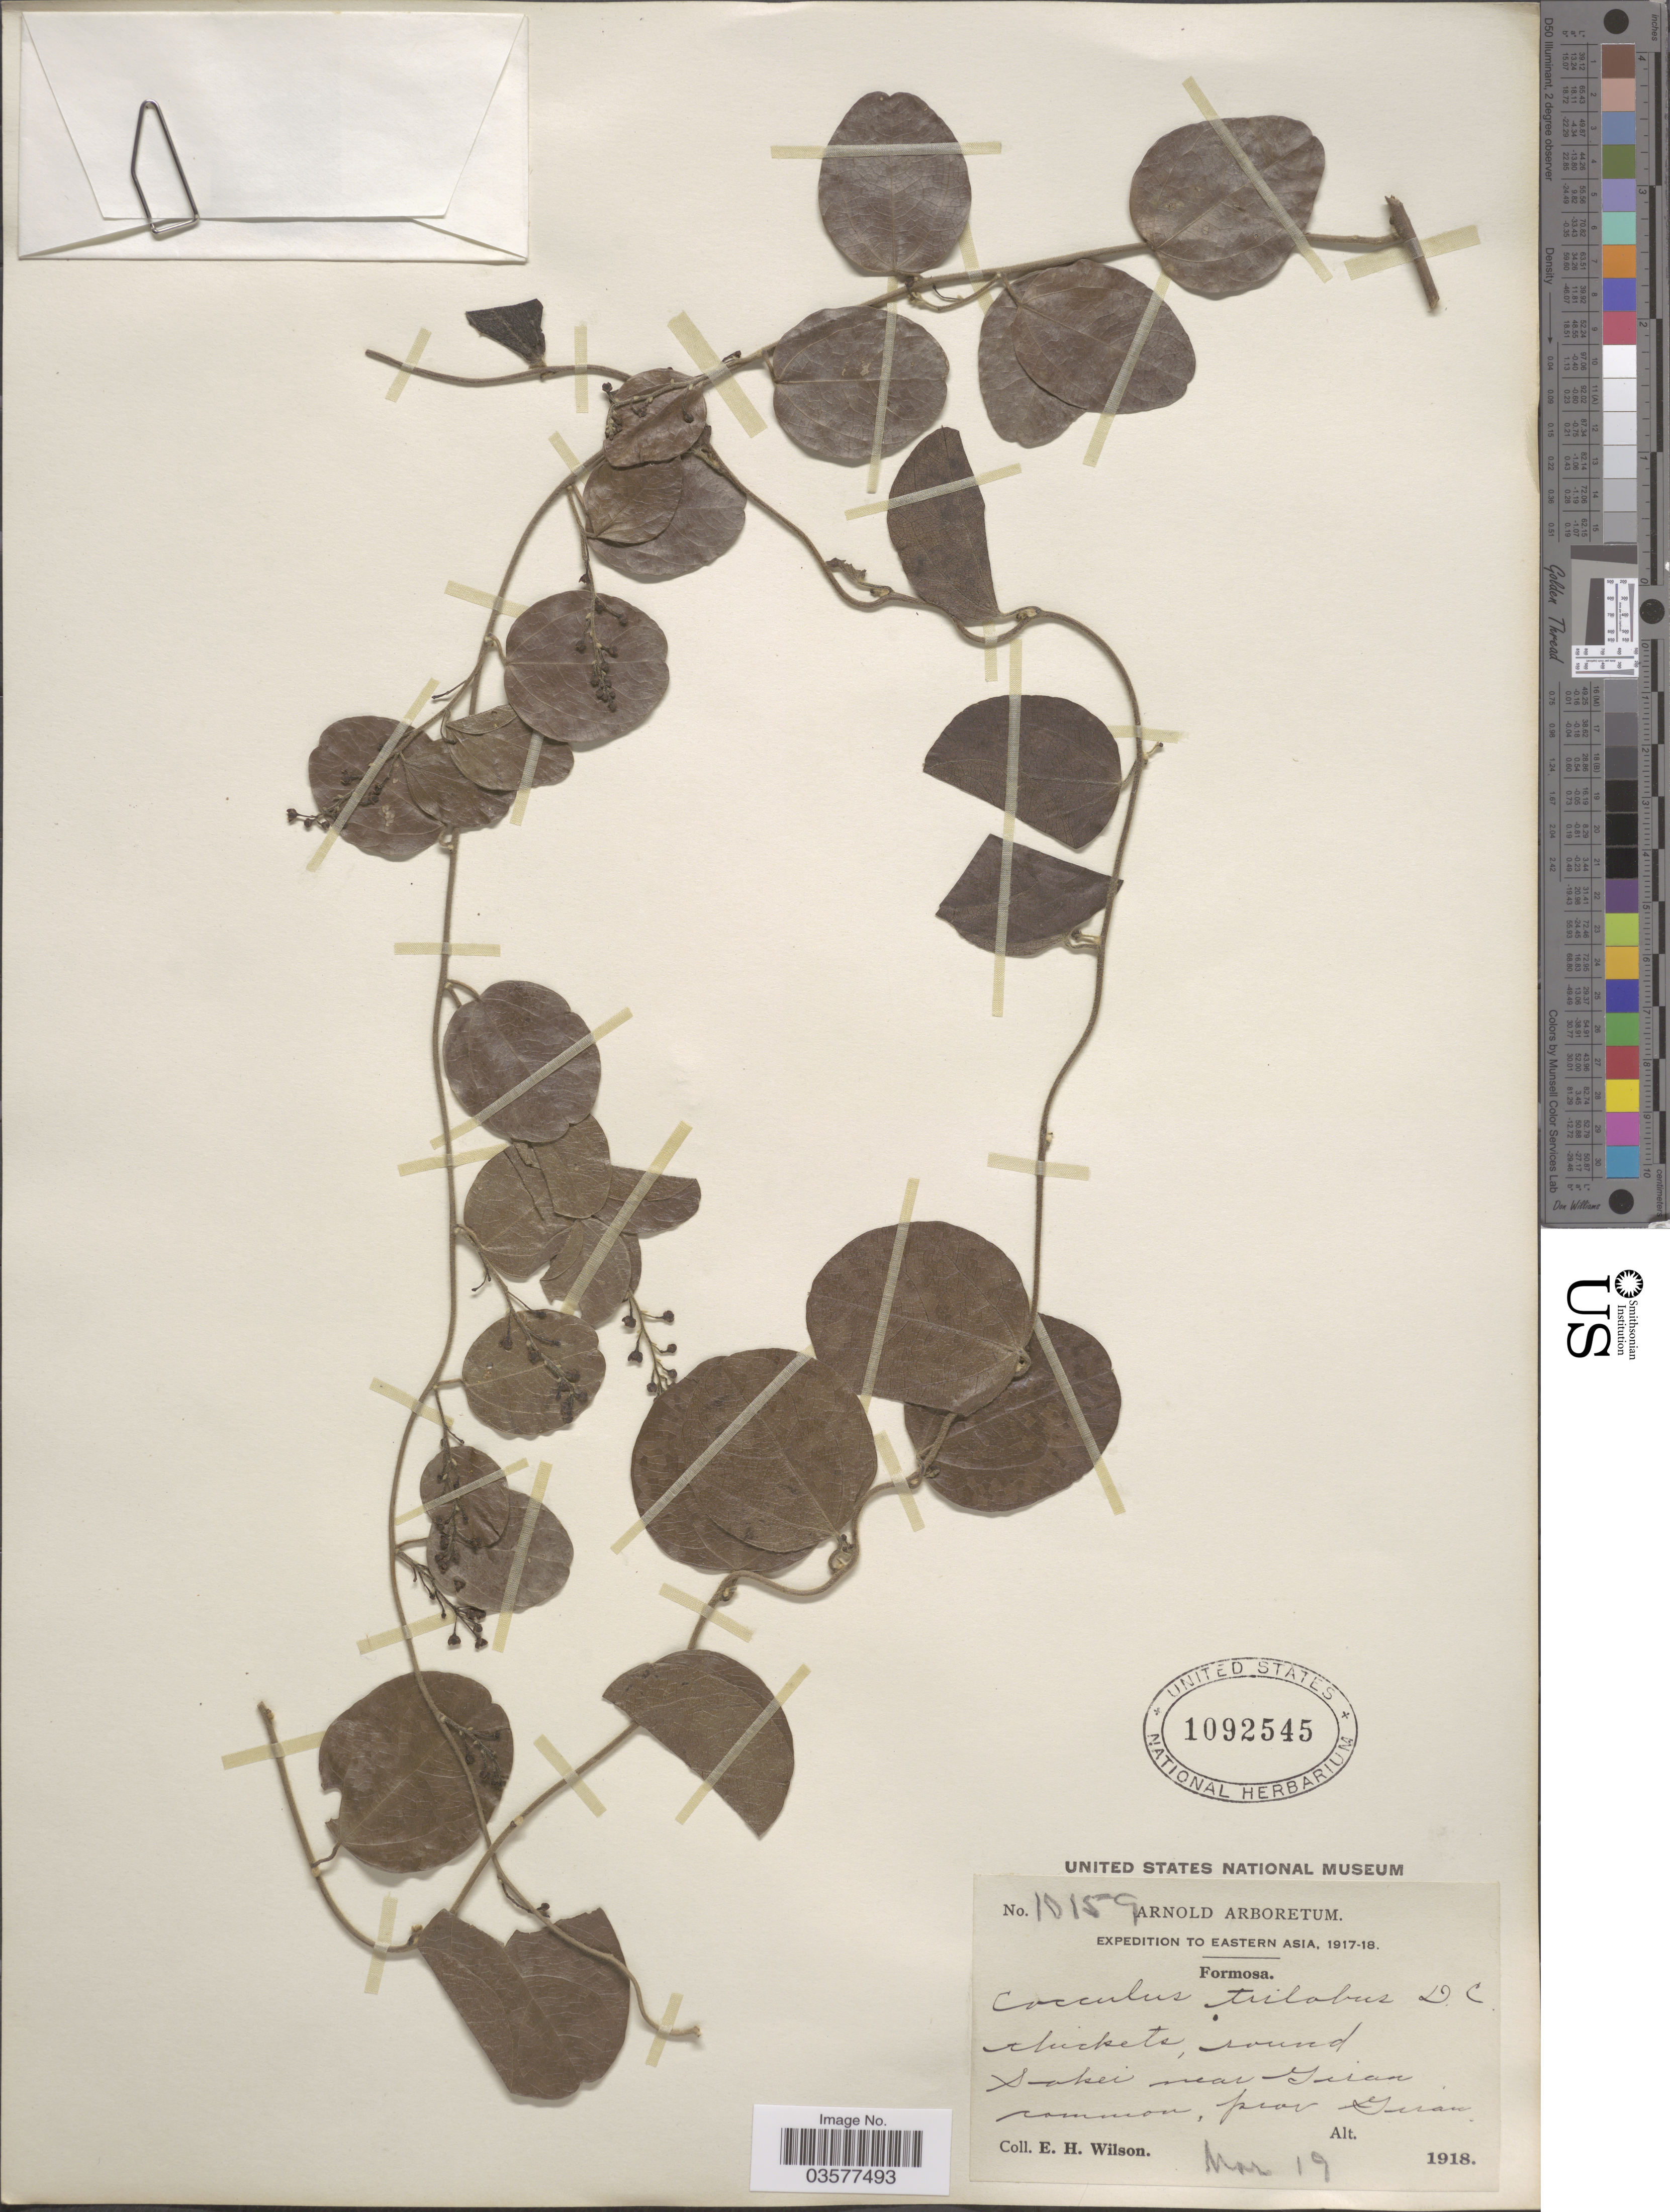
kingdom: Plantae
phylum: Tracheophyta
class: Magnoliopsida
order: Ranunculales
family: Menispermaceae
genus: Cocculus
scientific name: Cocculus orbiculatus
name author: (L.) DC.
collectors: E. Wilson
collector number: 10159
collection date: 1918-03-19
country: Taiwan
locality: Eastern Asia. Formosa. Sakei near Giran. Prov. Giran.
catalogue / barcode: US 1092545